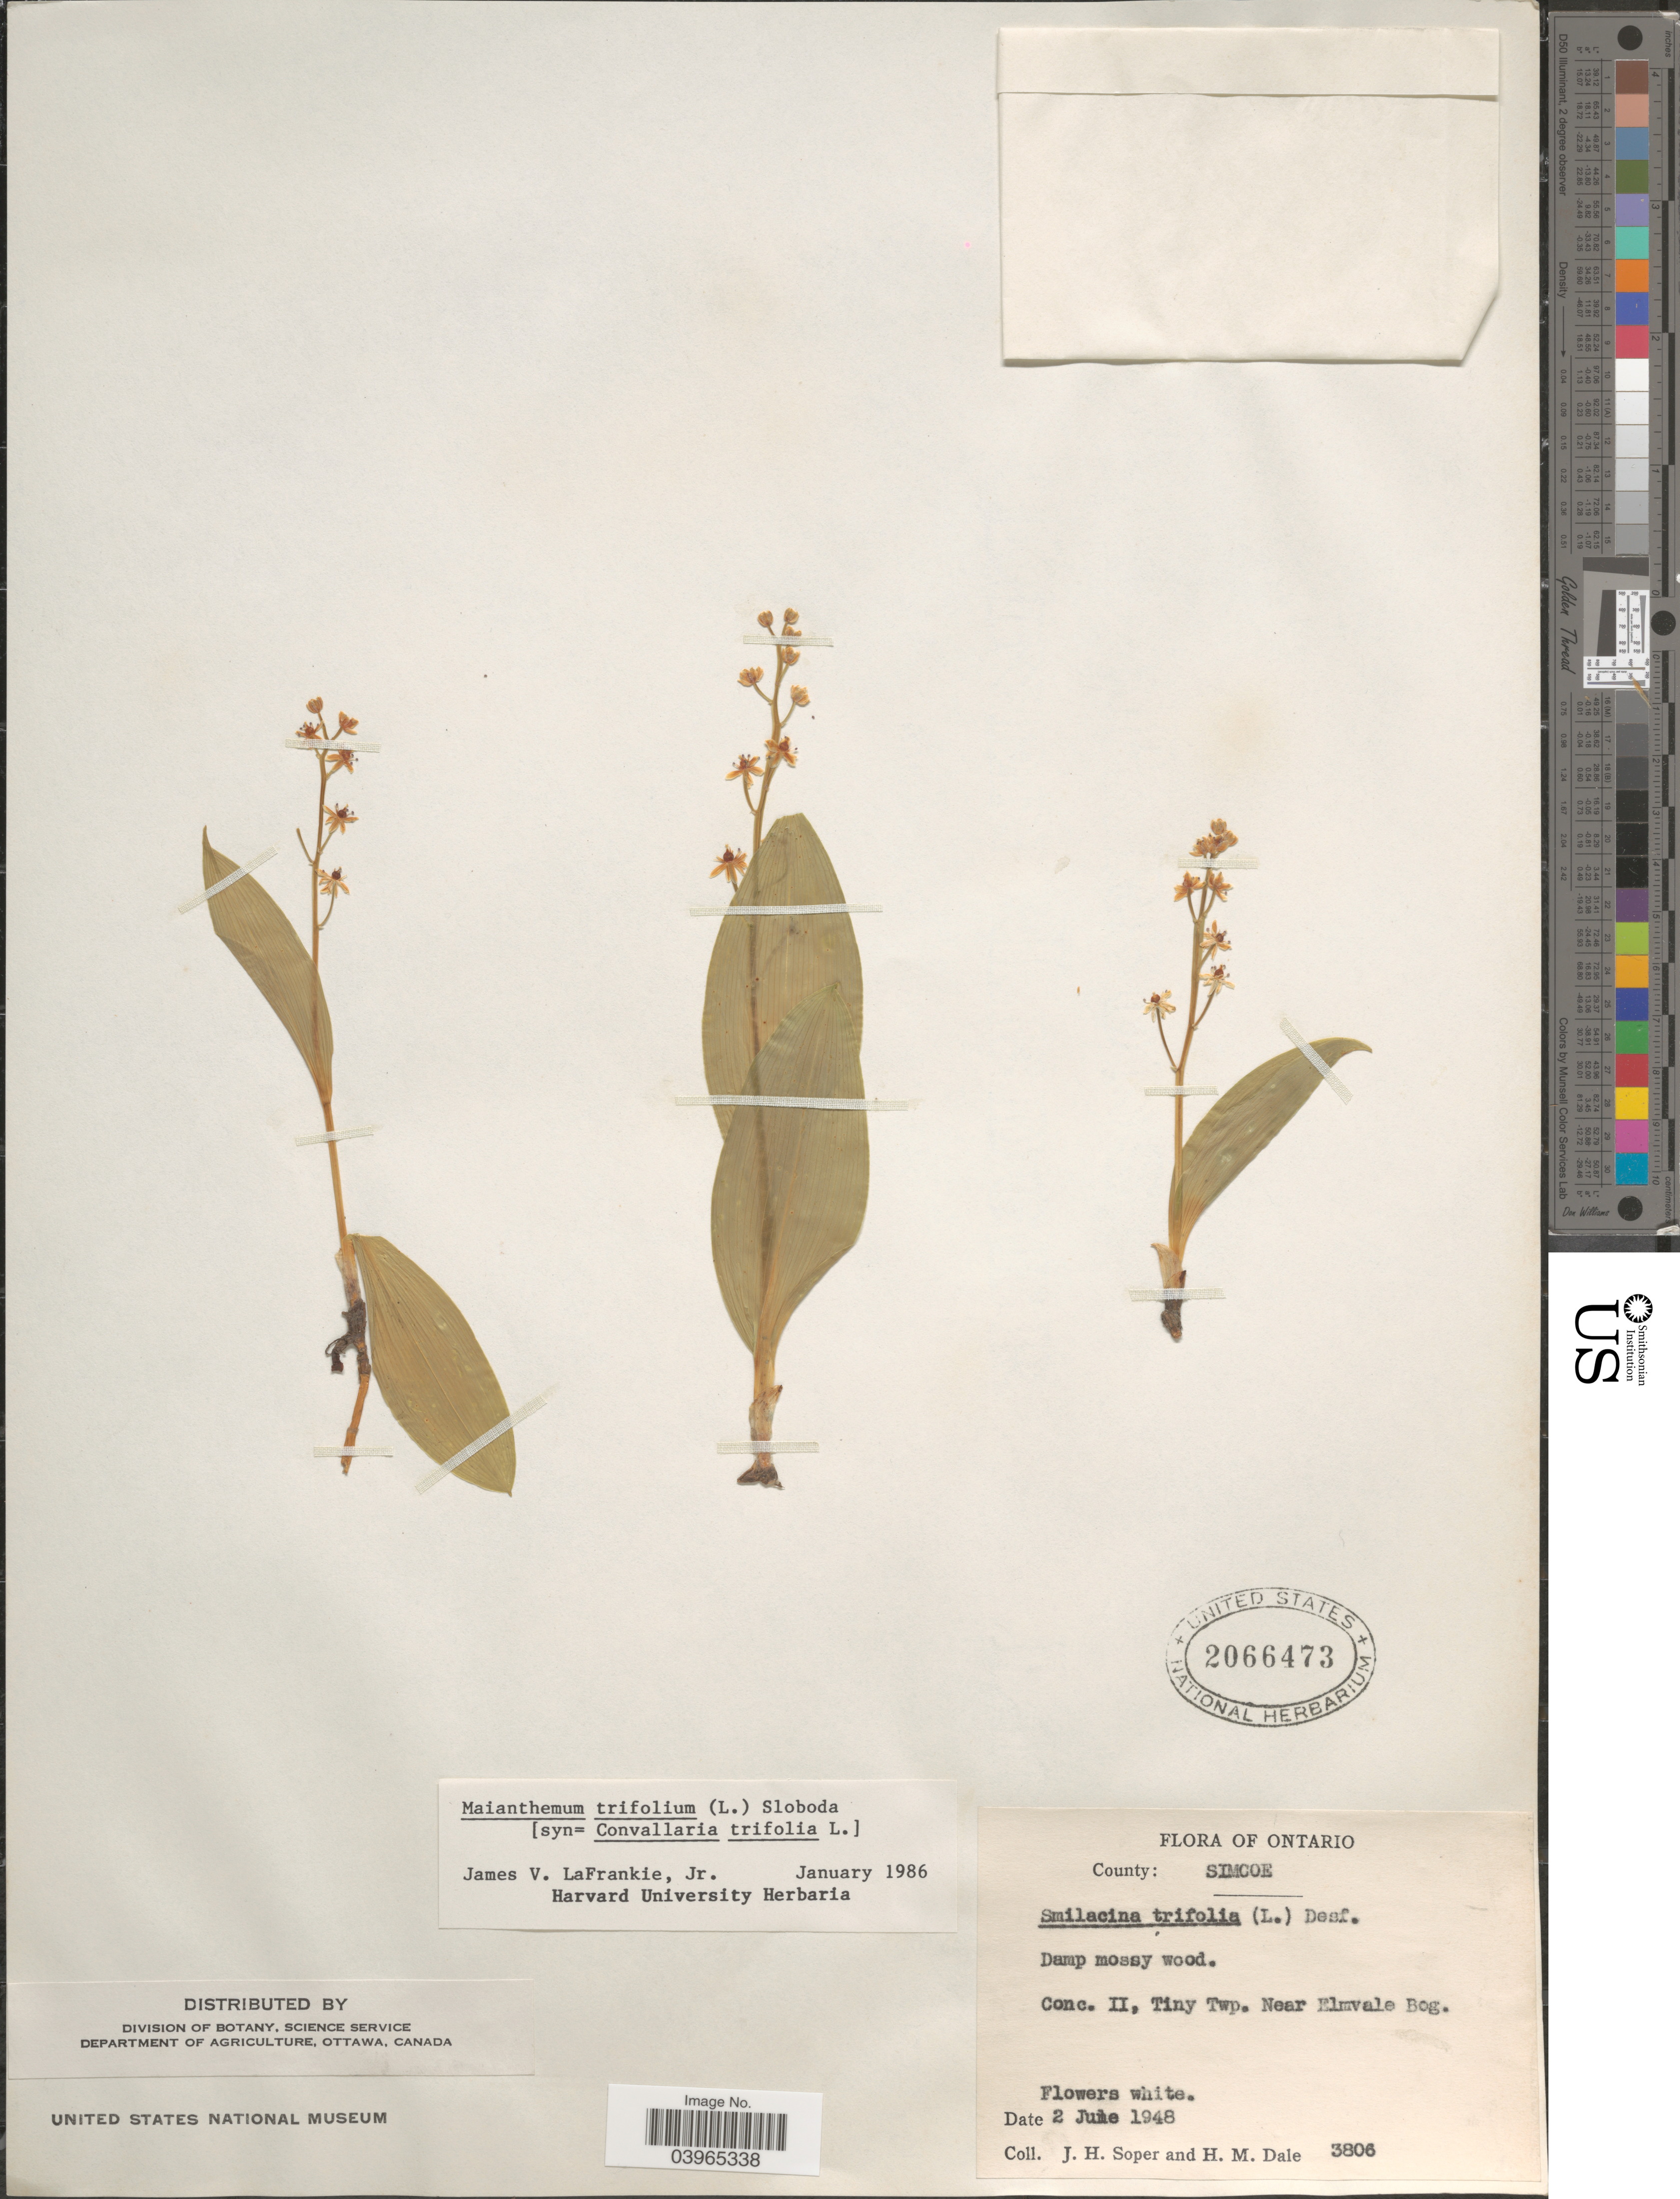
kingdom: Plantae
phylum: Tracheophyta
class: Liliopsida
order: Asparagales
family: Asparagaceae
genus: Maianthemum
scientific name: Maianthemum trifolium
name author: (L.) Sloboda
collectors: J. H. Soper & H. M. Dale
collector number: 3806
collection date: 1948-06-02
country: Canada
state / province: Ontario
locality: County: Simcoe. Conc. II, Tiny Twp. Near Elmvale Bog.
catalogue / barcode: US 2066473